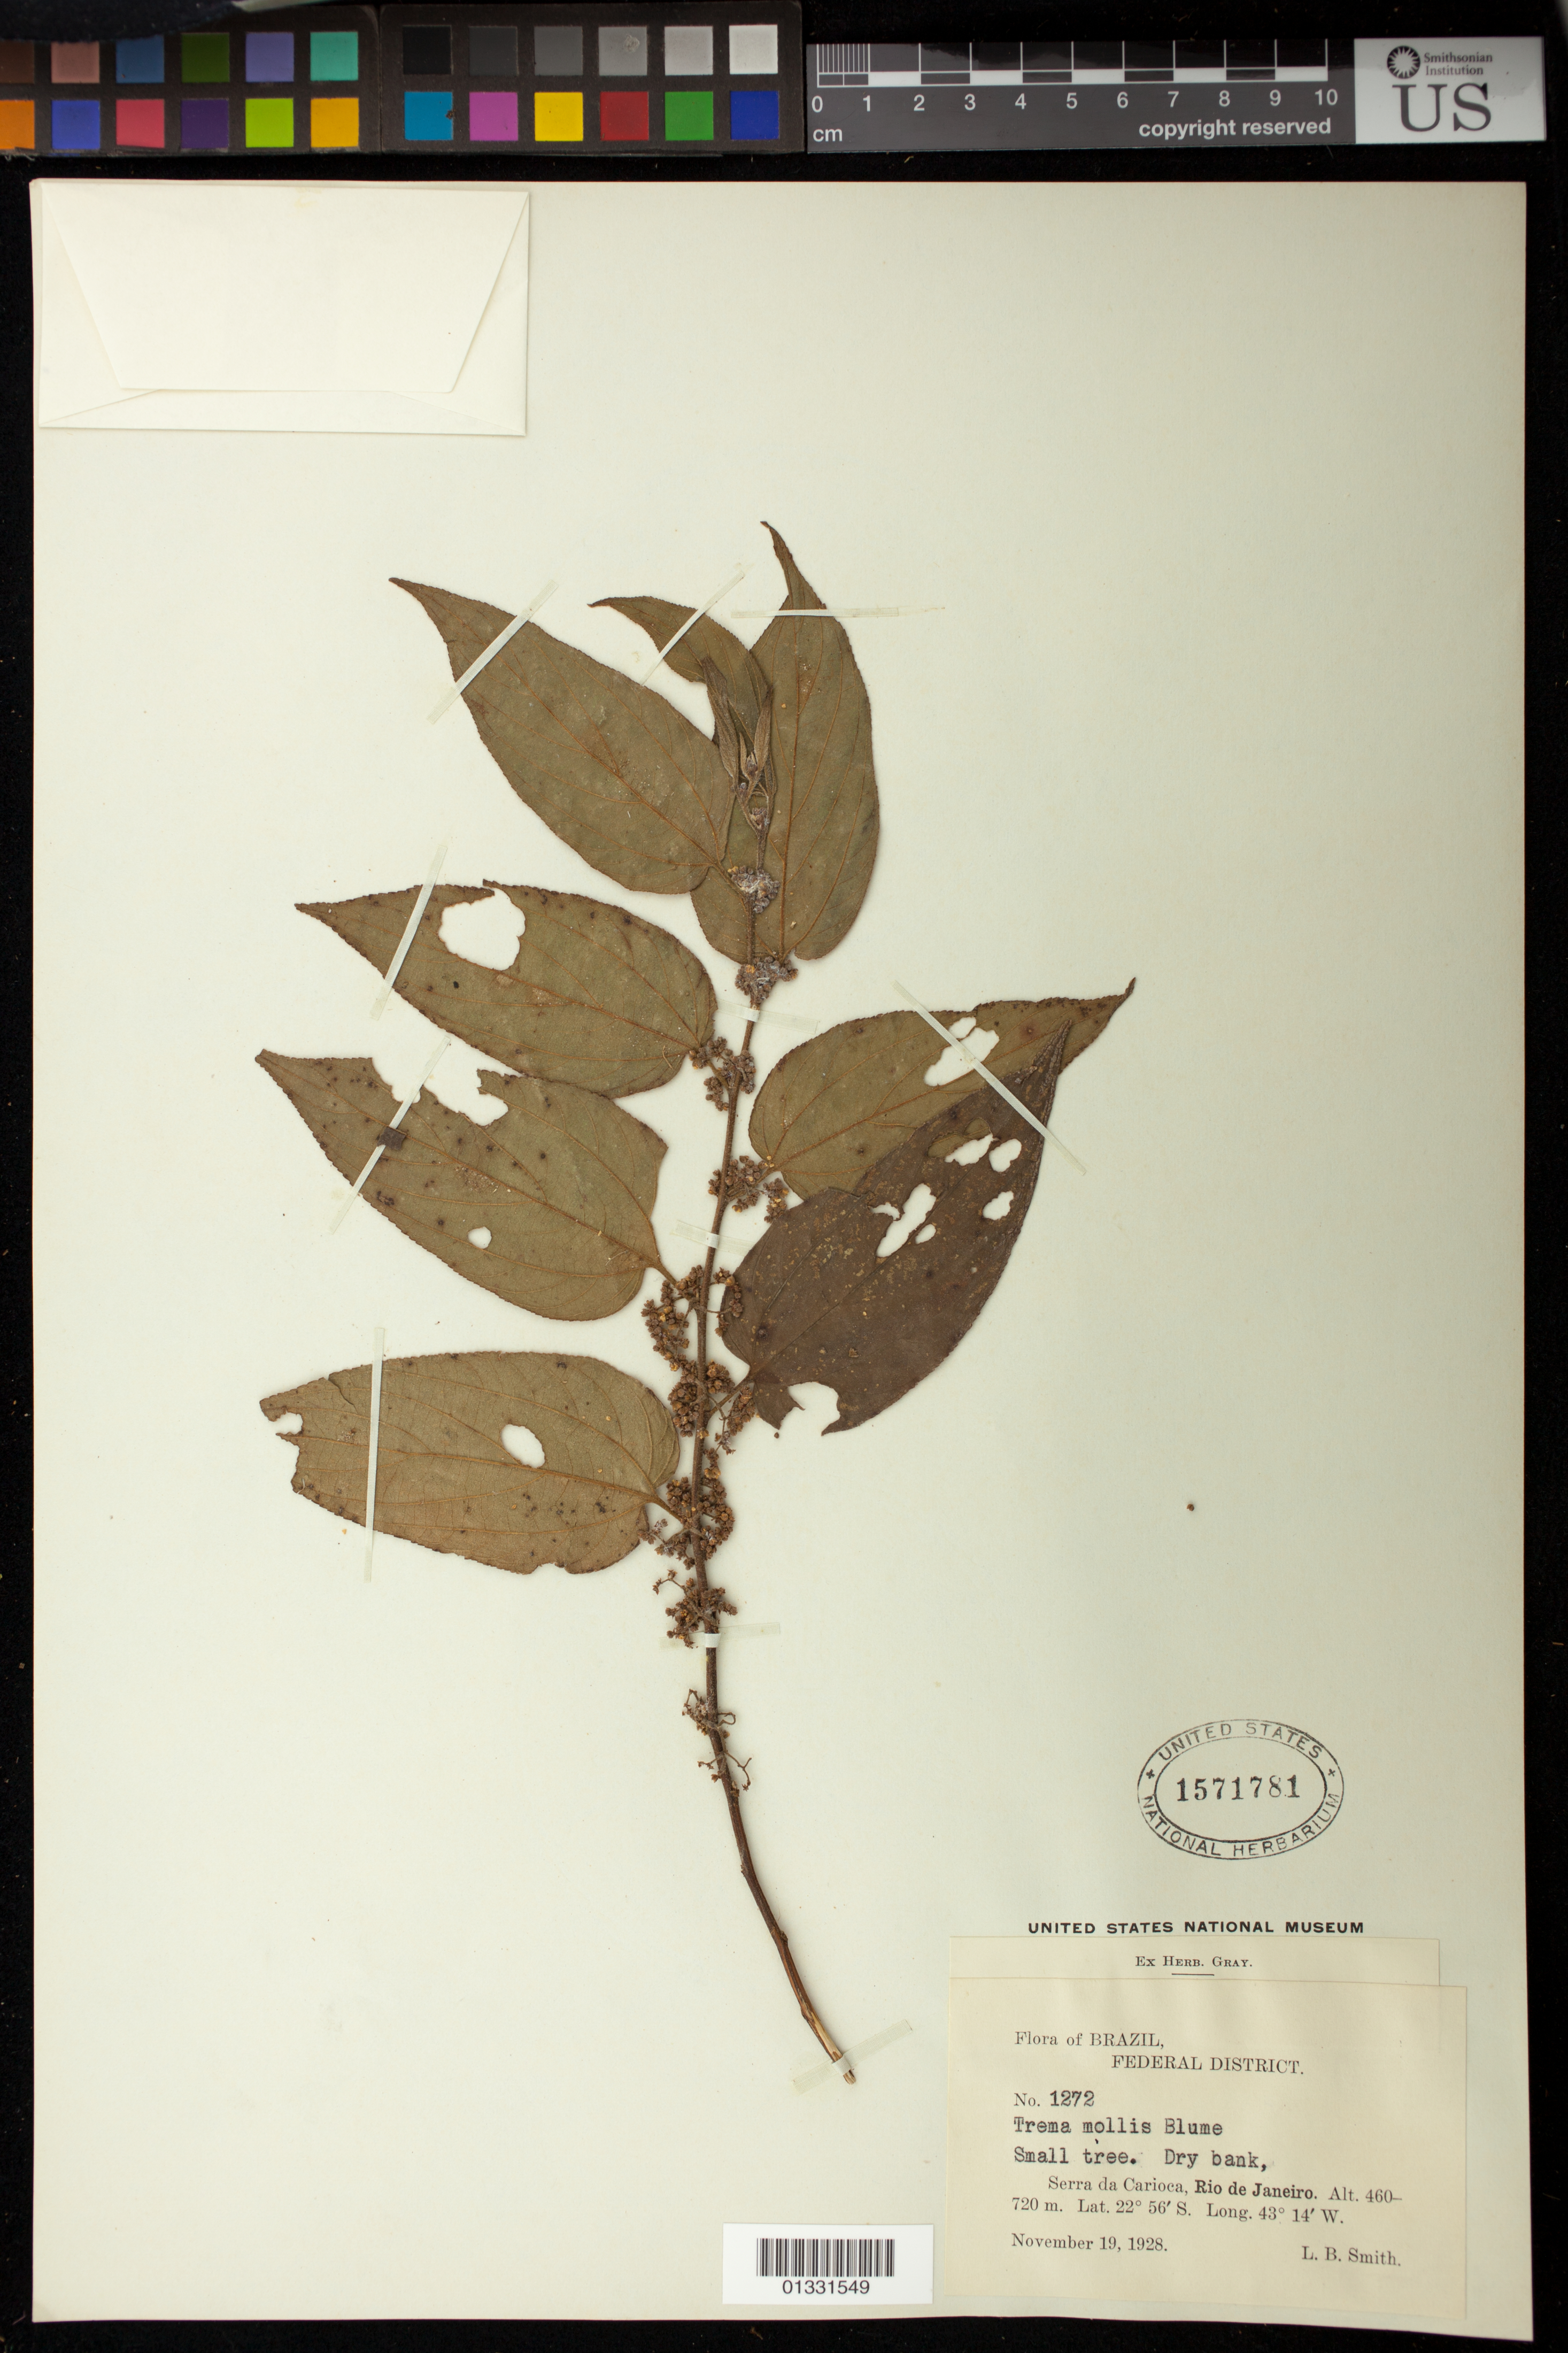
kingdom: Plantae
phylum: Tracheophyta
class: Magnoliopsida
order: Rosales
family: Cannabaceae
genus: Trema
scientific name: Trema micranthum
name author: (L.) Blume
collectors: L. Smith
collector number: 1272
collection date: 1928-11-19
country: Brazil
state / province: Rio de Janeiro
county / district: Rio de Janeiro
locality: Serra da Carioca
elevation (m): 460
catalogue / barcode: US 1571781